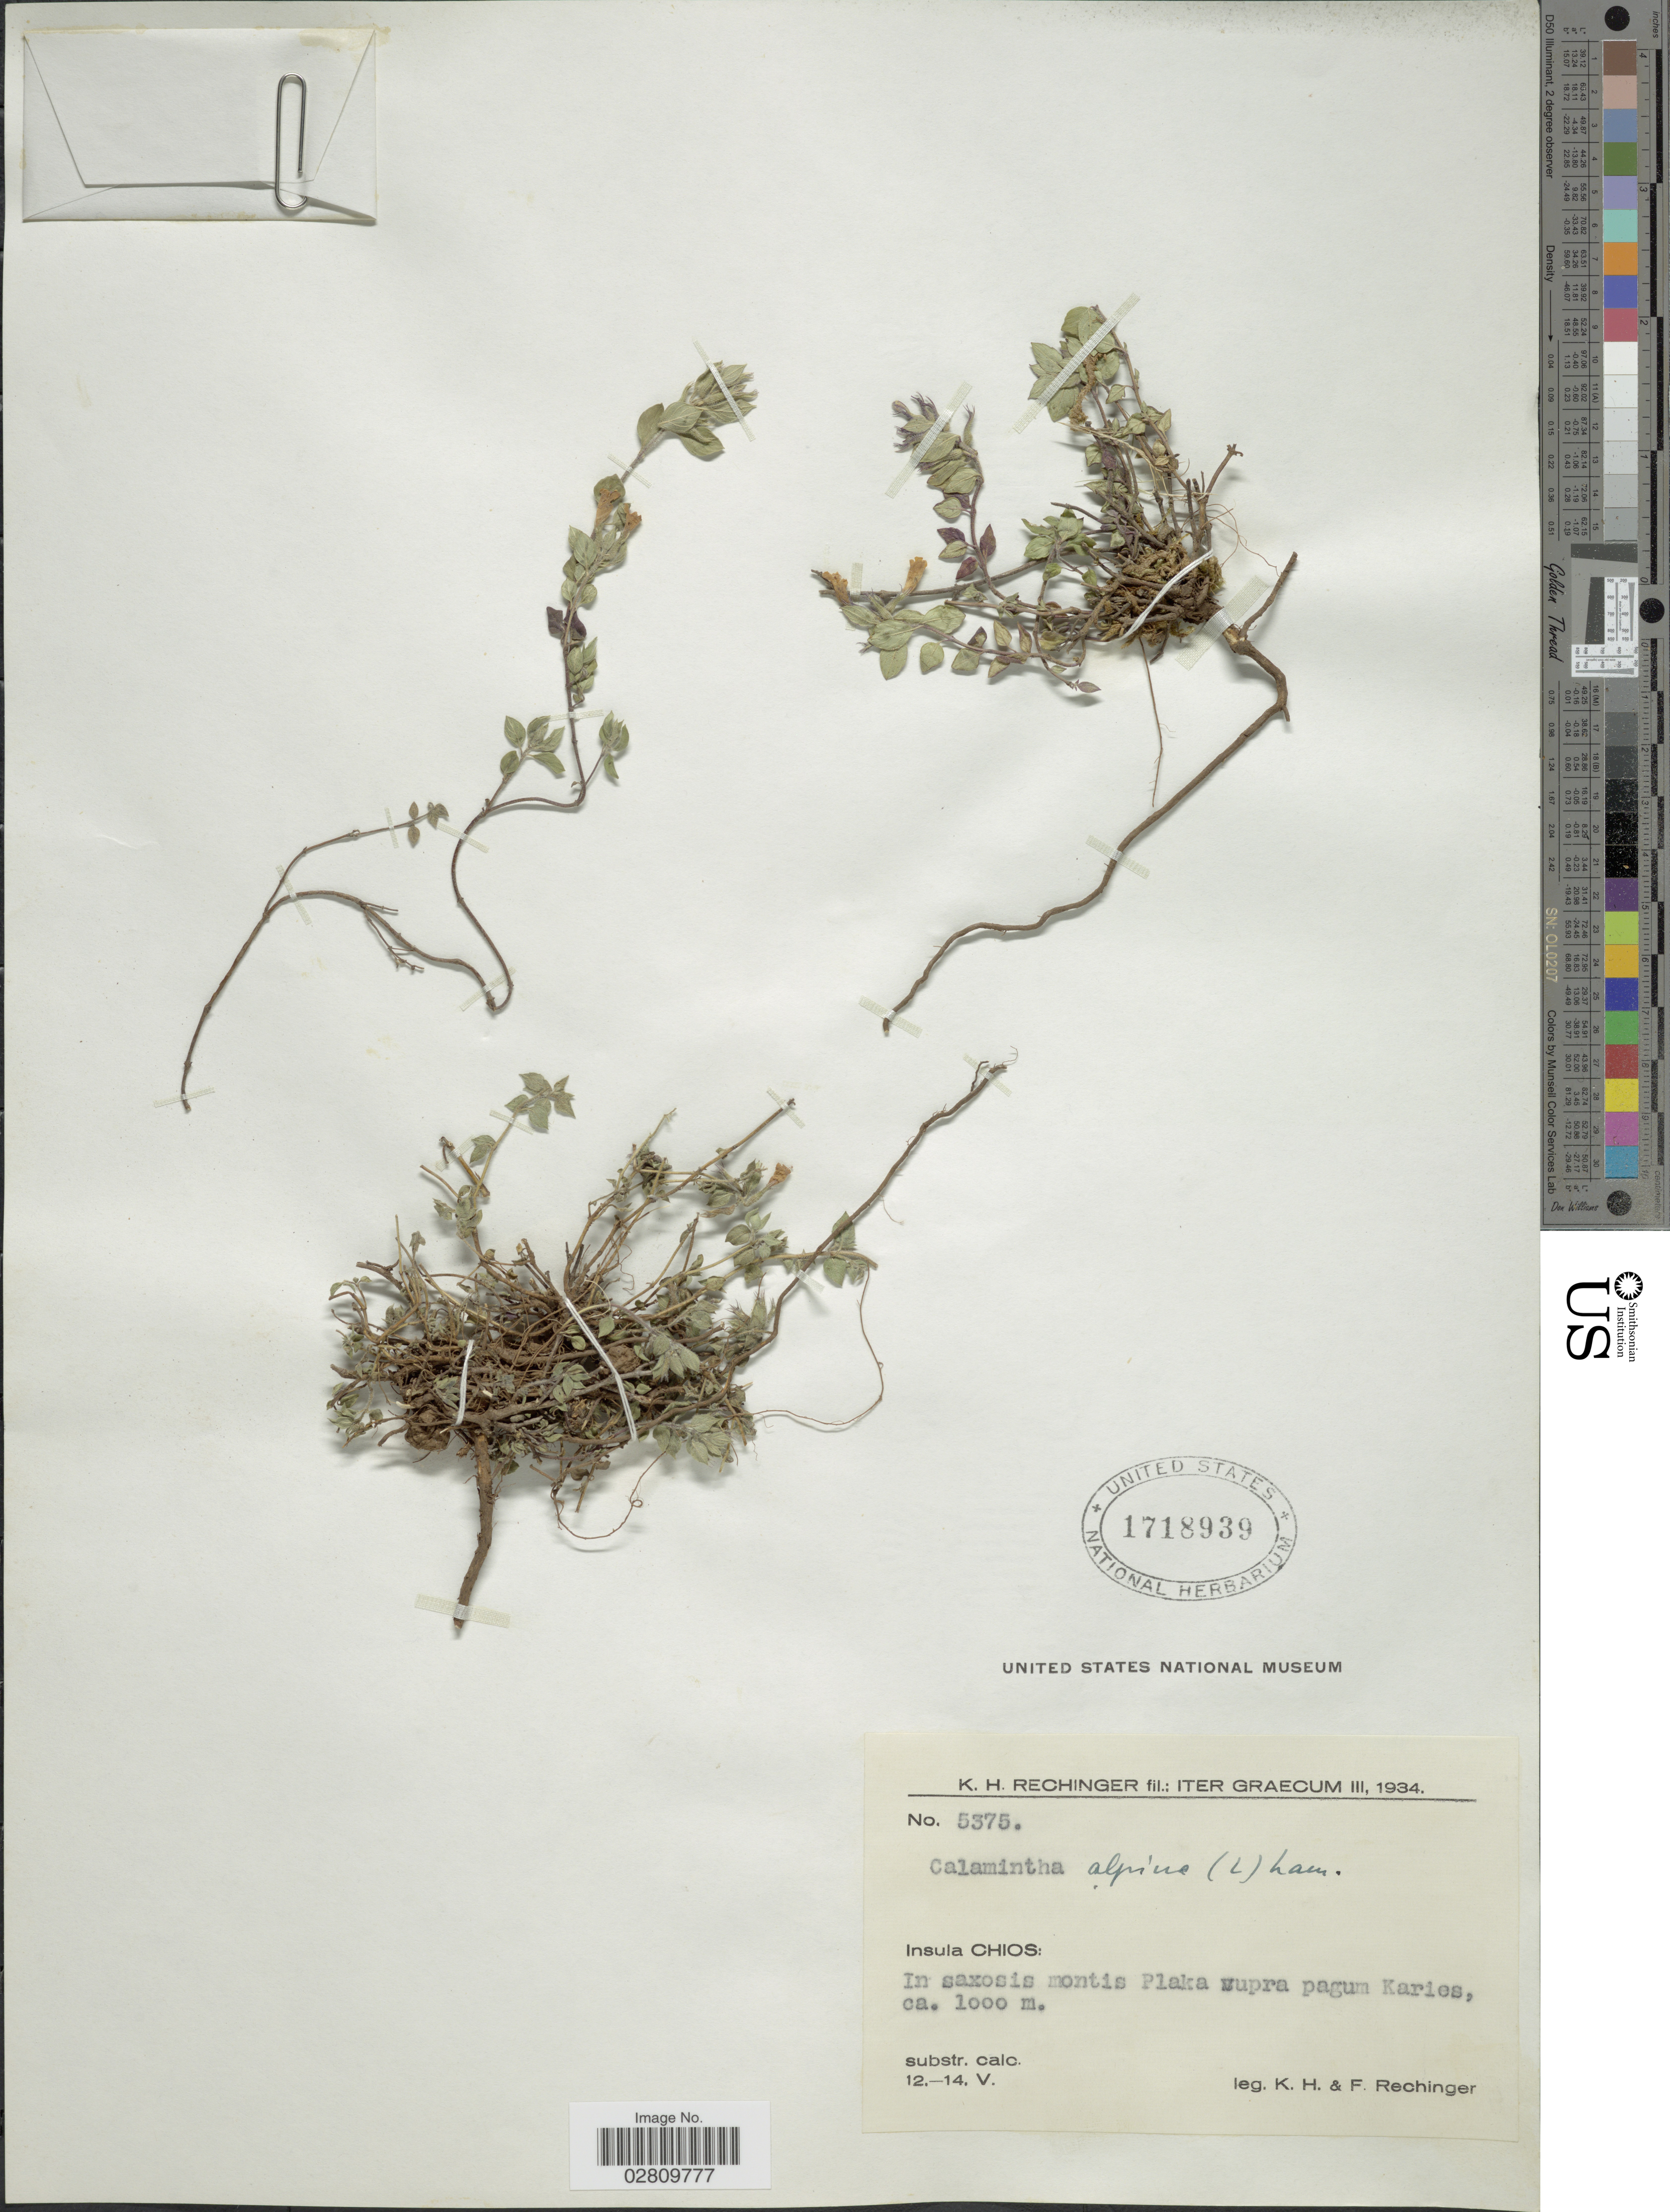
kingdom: Plantae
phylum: Tracheophyta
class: Magnoliopsida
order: Lamiales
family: Lamiaceae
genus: Acinos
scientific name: Acinos alpinus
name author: Moench.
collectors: K. H. Rechinger & F. Rechinger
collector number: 5375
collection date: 1934-05-12/1934-05-14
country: Greece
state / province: North Aegean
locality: Iter Graecum. Insula Chios: In saxosis montis Plaka supra pagum Karies.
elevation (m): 1000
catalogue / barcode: US 1718939